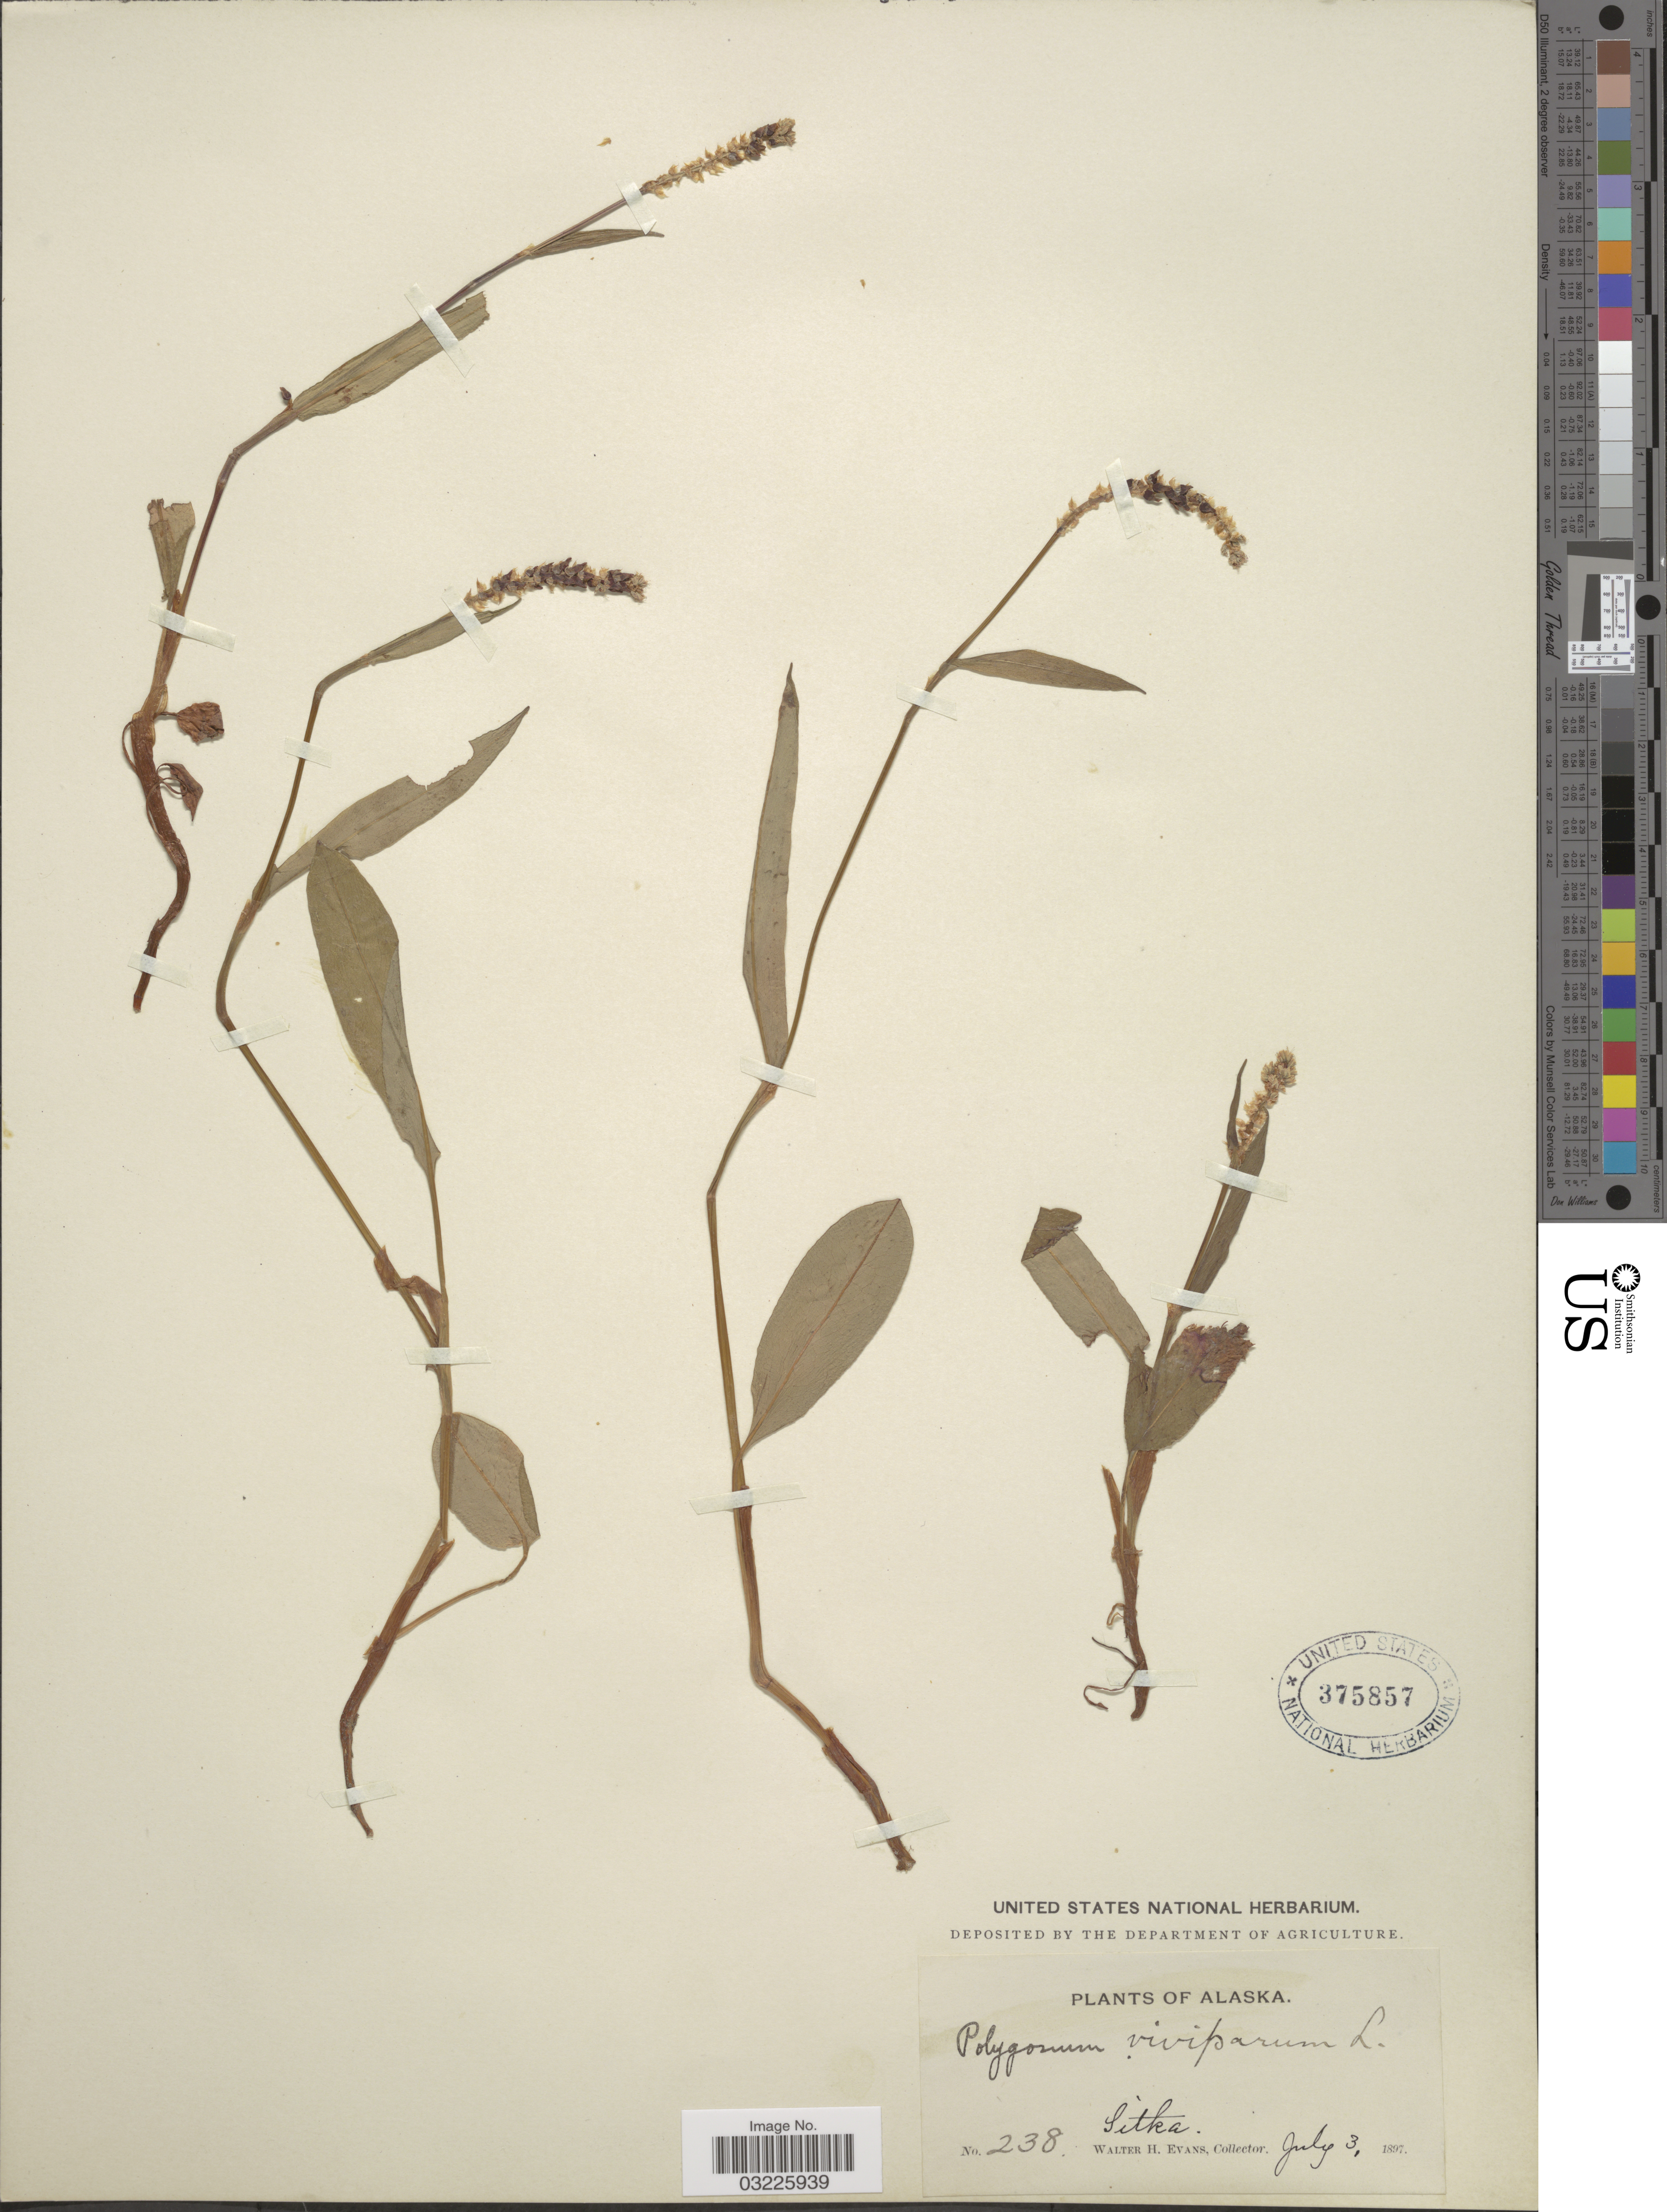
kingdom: Plantae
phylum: Tracheophyta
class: Magnoliopsida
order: Caryophyllales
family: Polygonaceae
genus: Bistorta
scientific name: Bistorta vivipara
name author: (L.) Delarbre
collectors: W. H. Evans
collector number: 238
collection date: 1897-07-03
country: United States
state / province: Alaska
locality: Sitka.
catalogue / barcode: US 375857